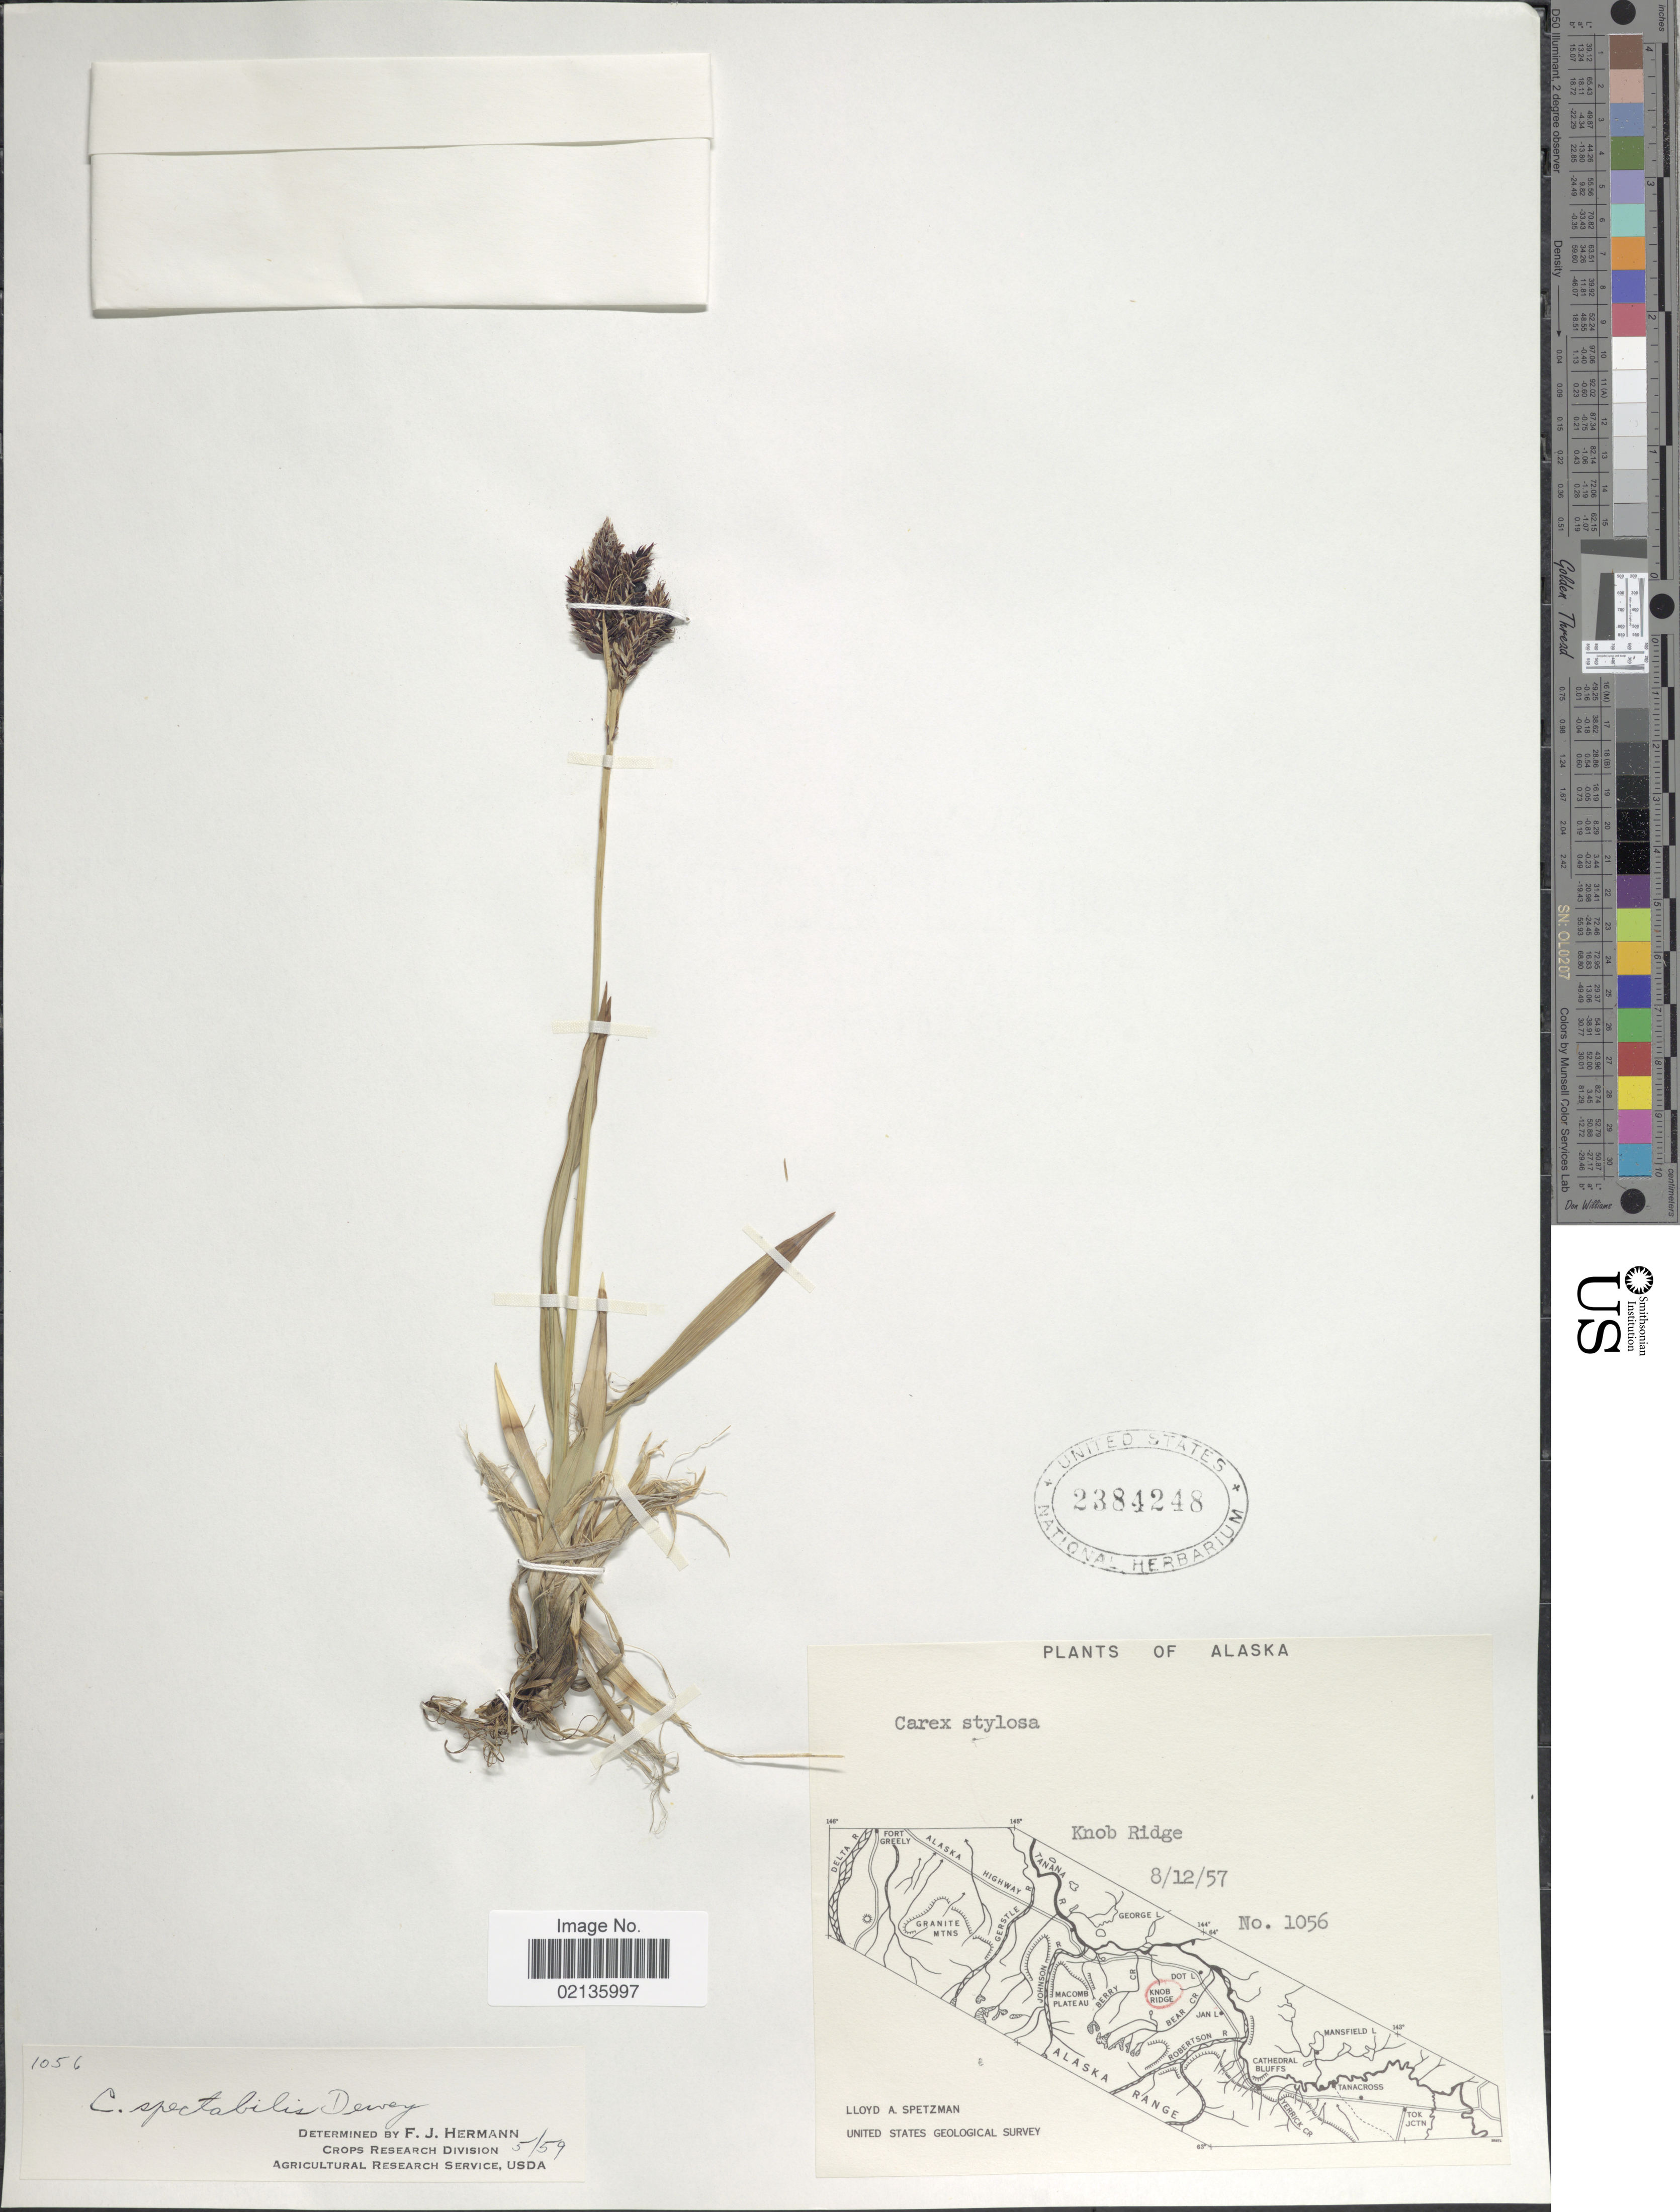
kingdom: Plantae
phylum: Tracheophyta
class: Liliopsida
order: Poales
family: Cyperaceae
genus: Carex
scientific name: Carex stylosa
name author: C.A. Mey.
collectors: L. Spetzman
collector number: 1056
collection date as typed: Transcribed d/m/y: 12/8/57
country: United States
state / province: Alaska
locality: Knob Ridge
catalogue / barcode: US 2384248